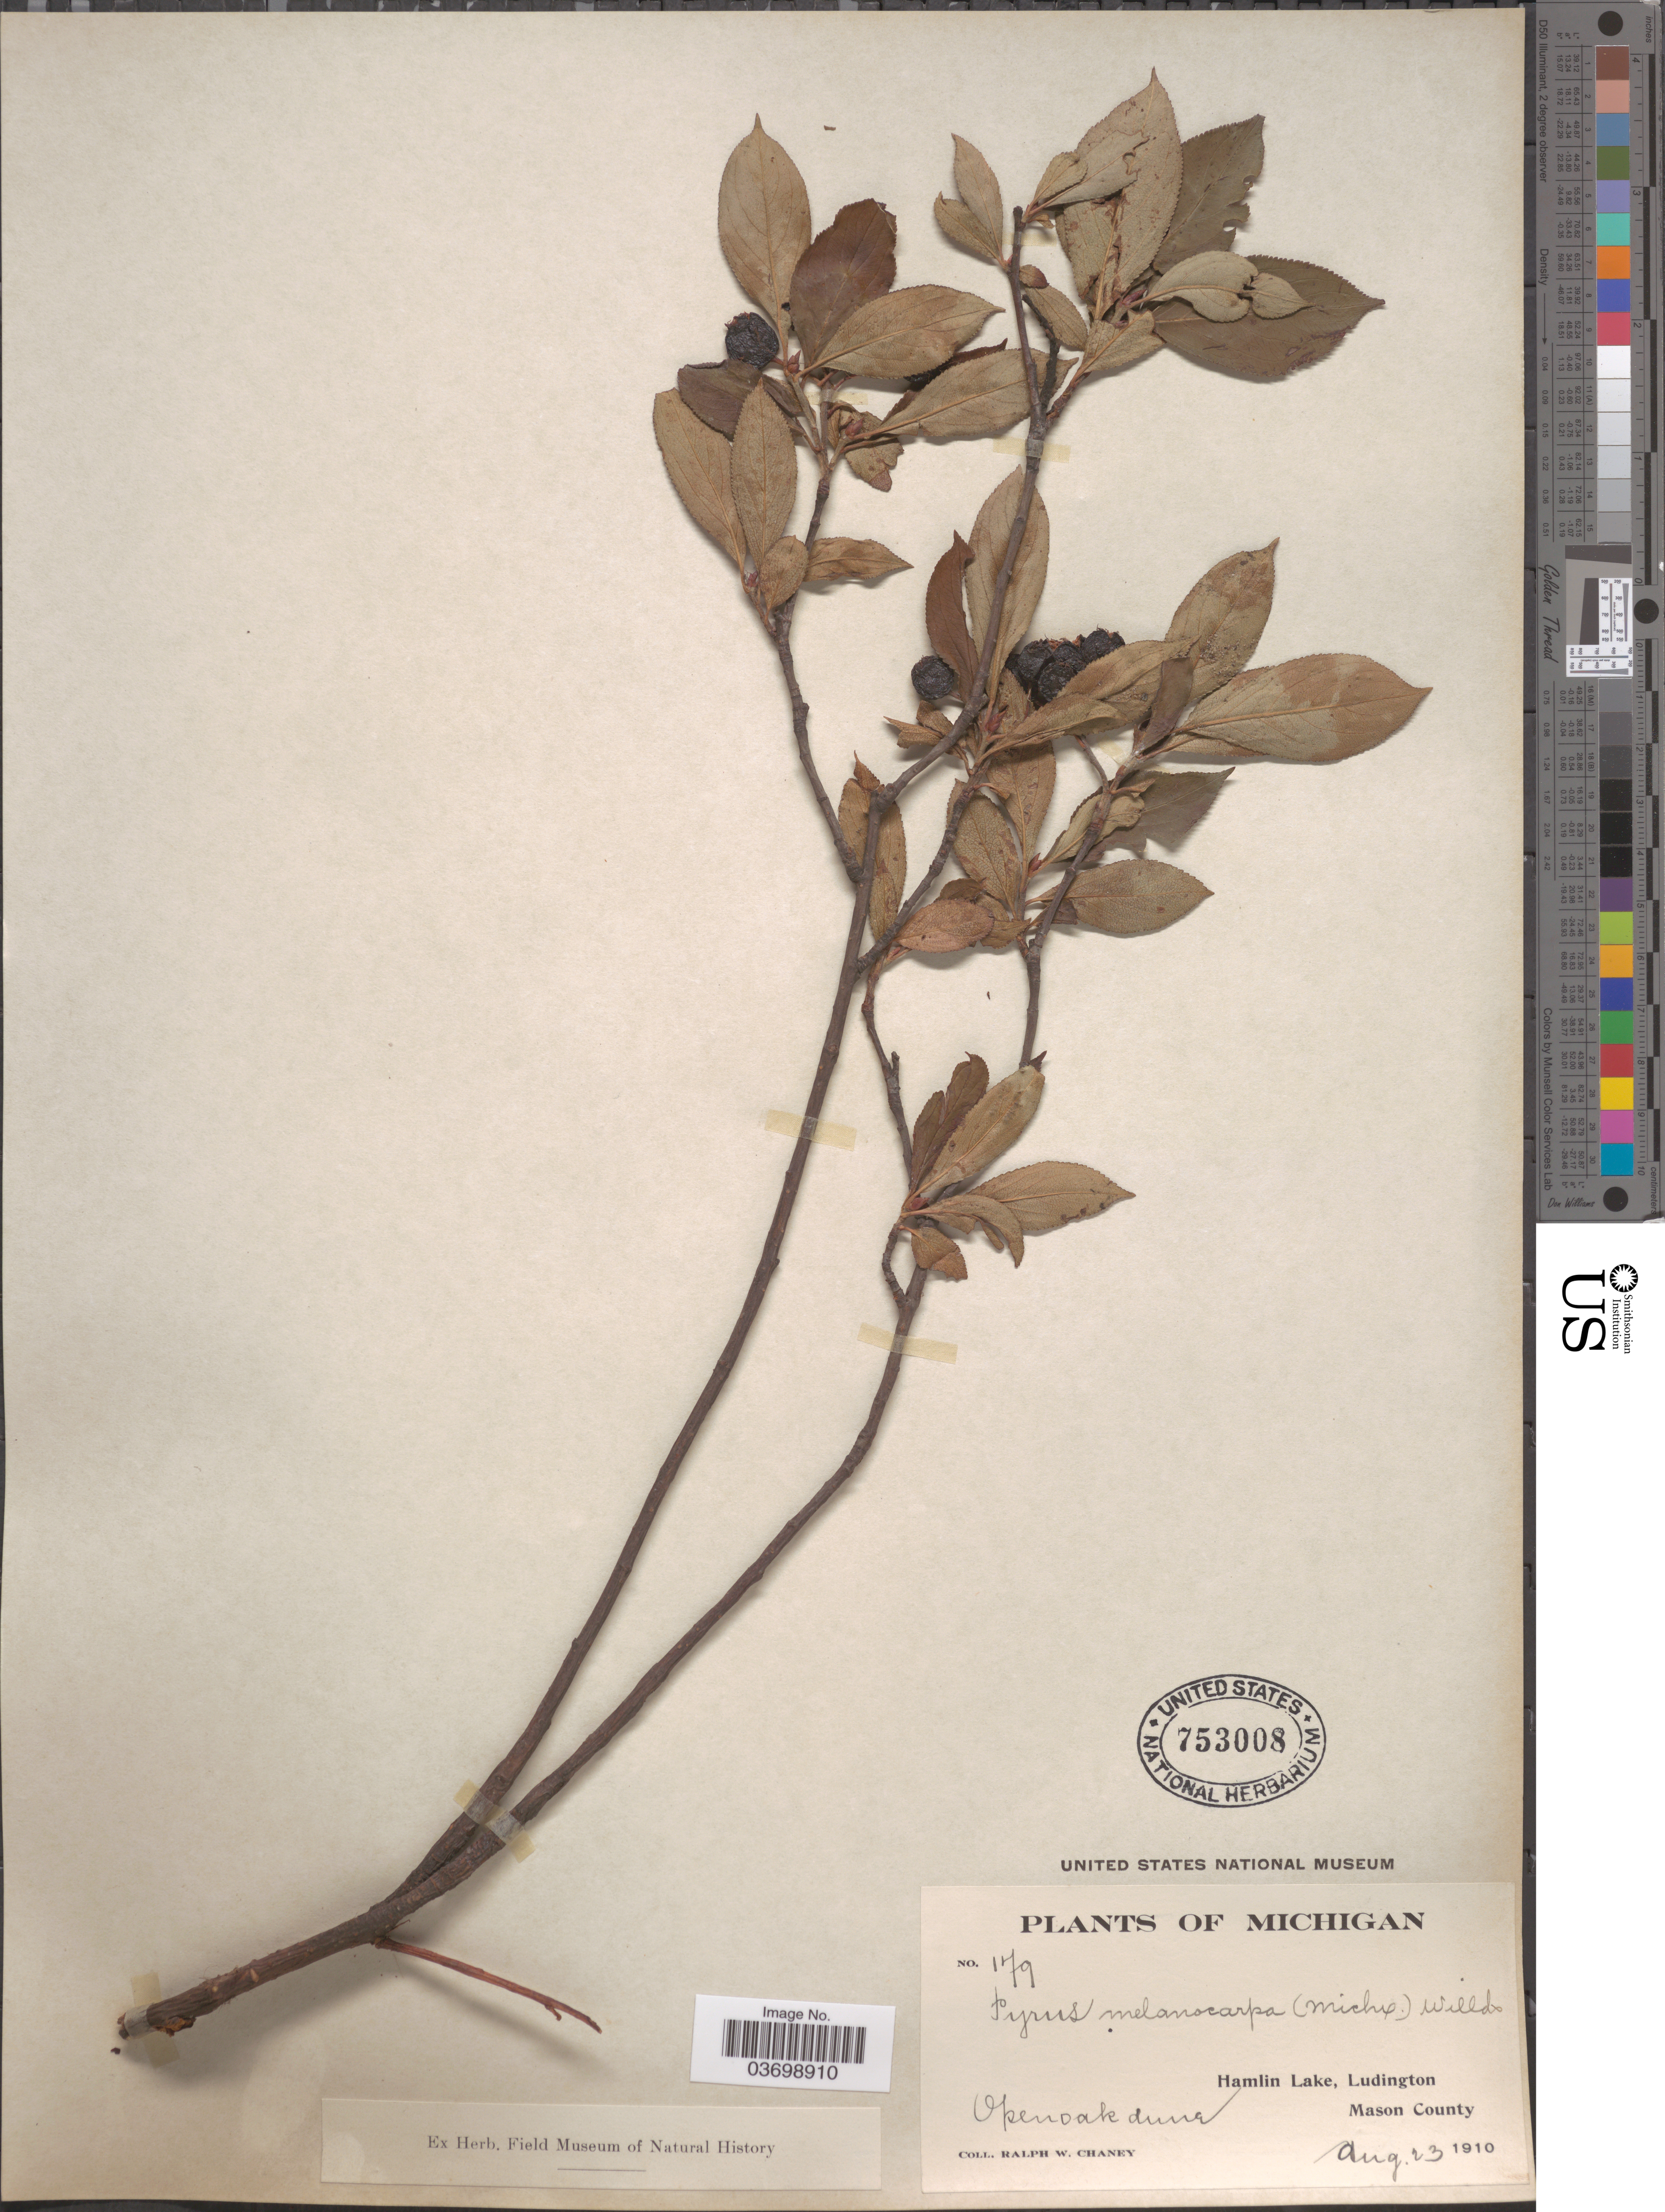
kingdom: Plantae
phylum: Tracheophyta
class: Magnoliopsida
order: Rosales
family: Rosaceae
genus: Aronia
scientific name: Aronia x prunifolia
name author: (Marshall) Rehder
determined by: Strong, M. T., (US), Smithsonian Institution - National Museum of Natural History (UNITED STATES)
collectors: R. Chaney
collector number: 179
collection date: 1910-08-23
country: United States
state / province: Michigan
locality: Hamlin Lake, Ludington, Mason County.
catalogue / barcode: US 753008